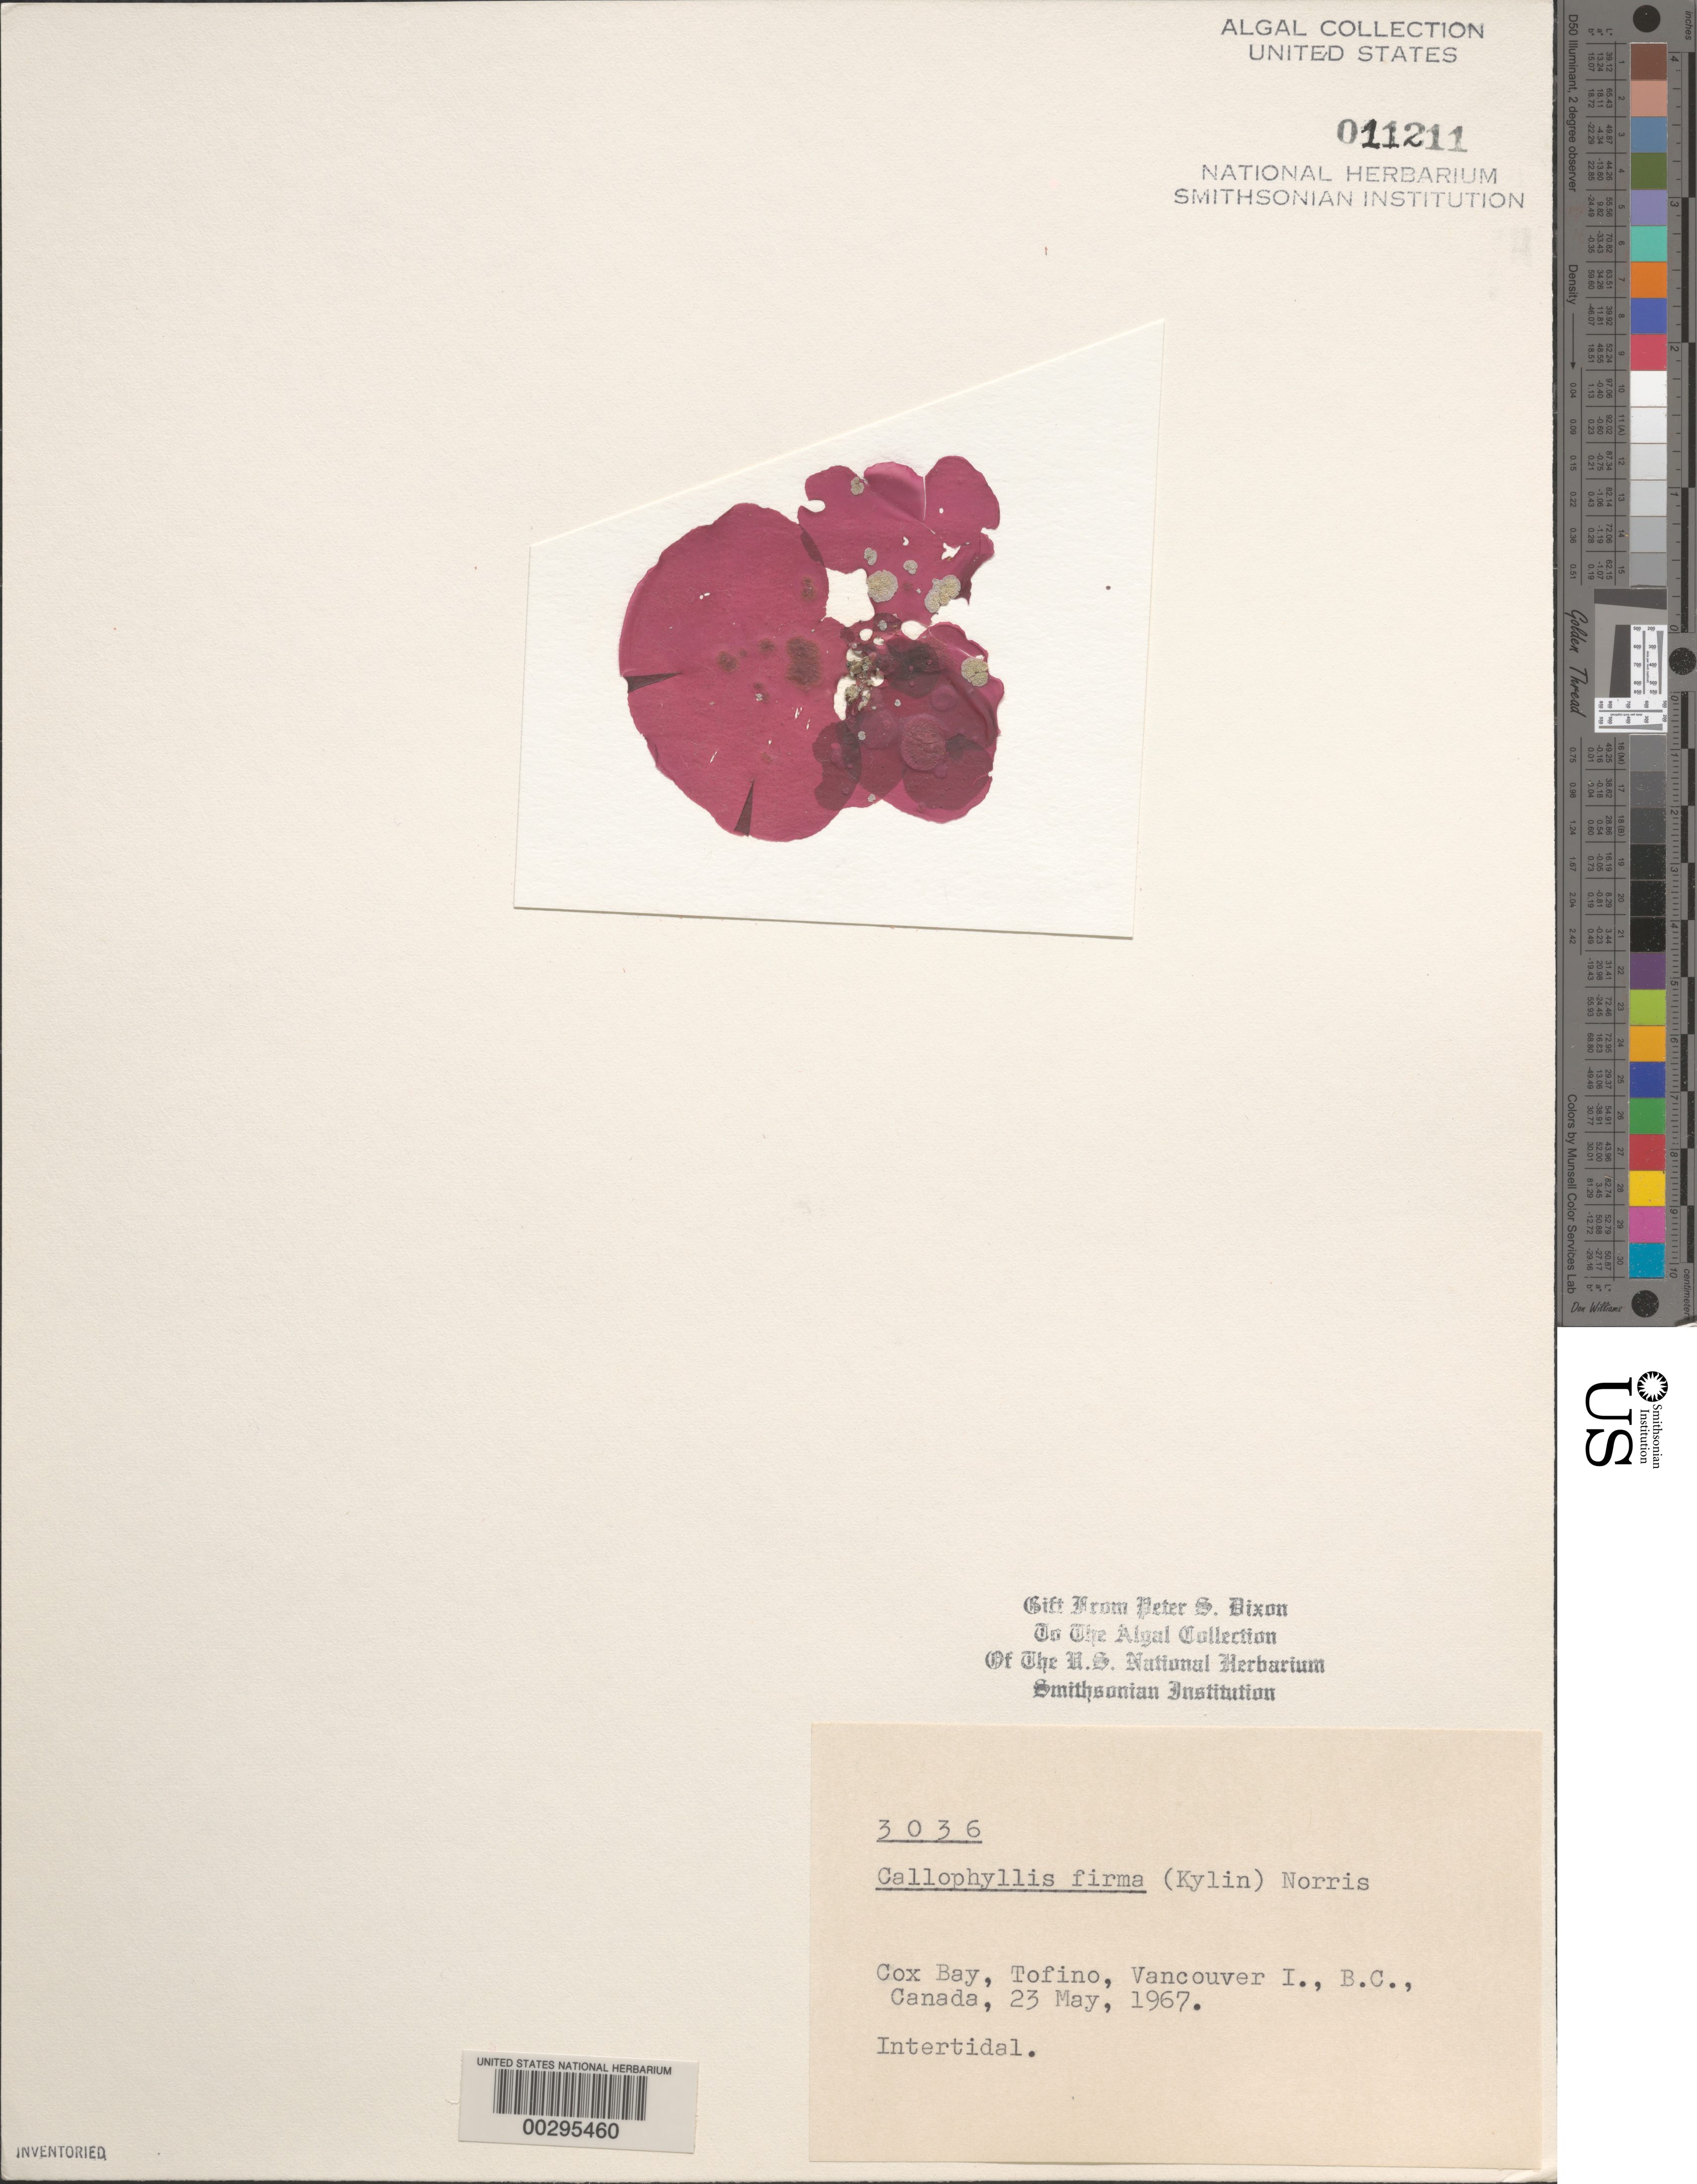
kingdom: Plantae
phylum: Rhodophyta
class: Florideophyceae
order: Gigartinales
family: Kallymeniaceae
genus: Salishia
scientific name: Salishia firma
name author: (Kylin) Clarkston & G.W. Saunders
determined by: Algae name updating Project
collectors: P. S. Dixon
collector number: PSD 3036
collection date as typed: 23 May 1967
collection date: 1967-05-23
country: Canada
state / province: British Columbia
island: Vancouver Island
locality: Cox Bay, Tofino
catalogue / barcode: US 11211